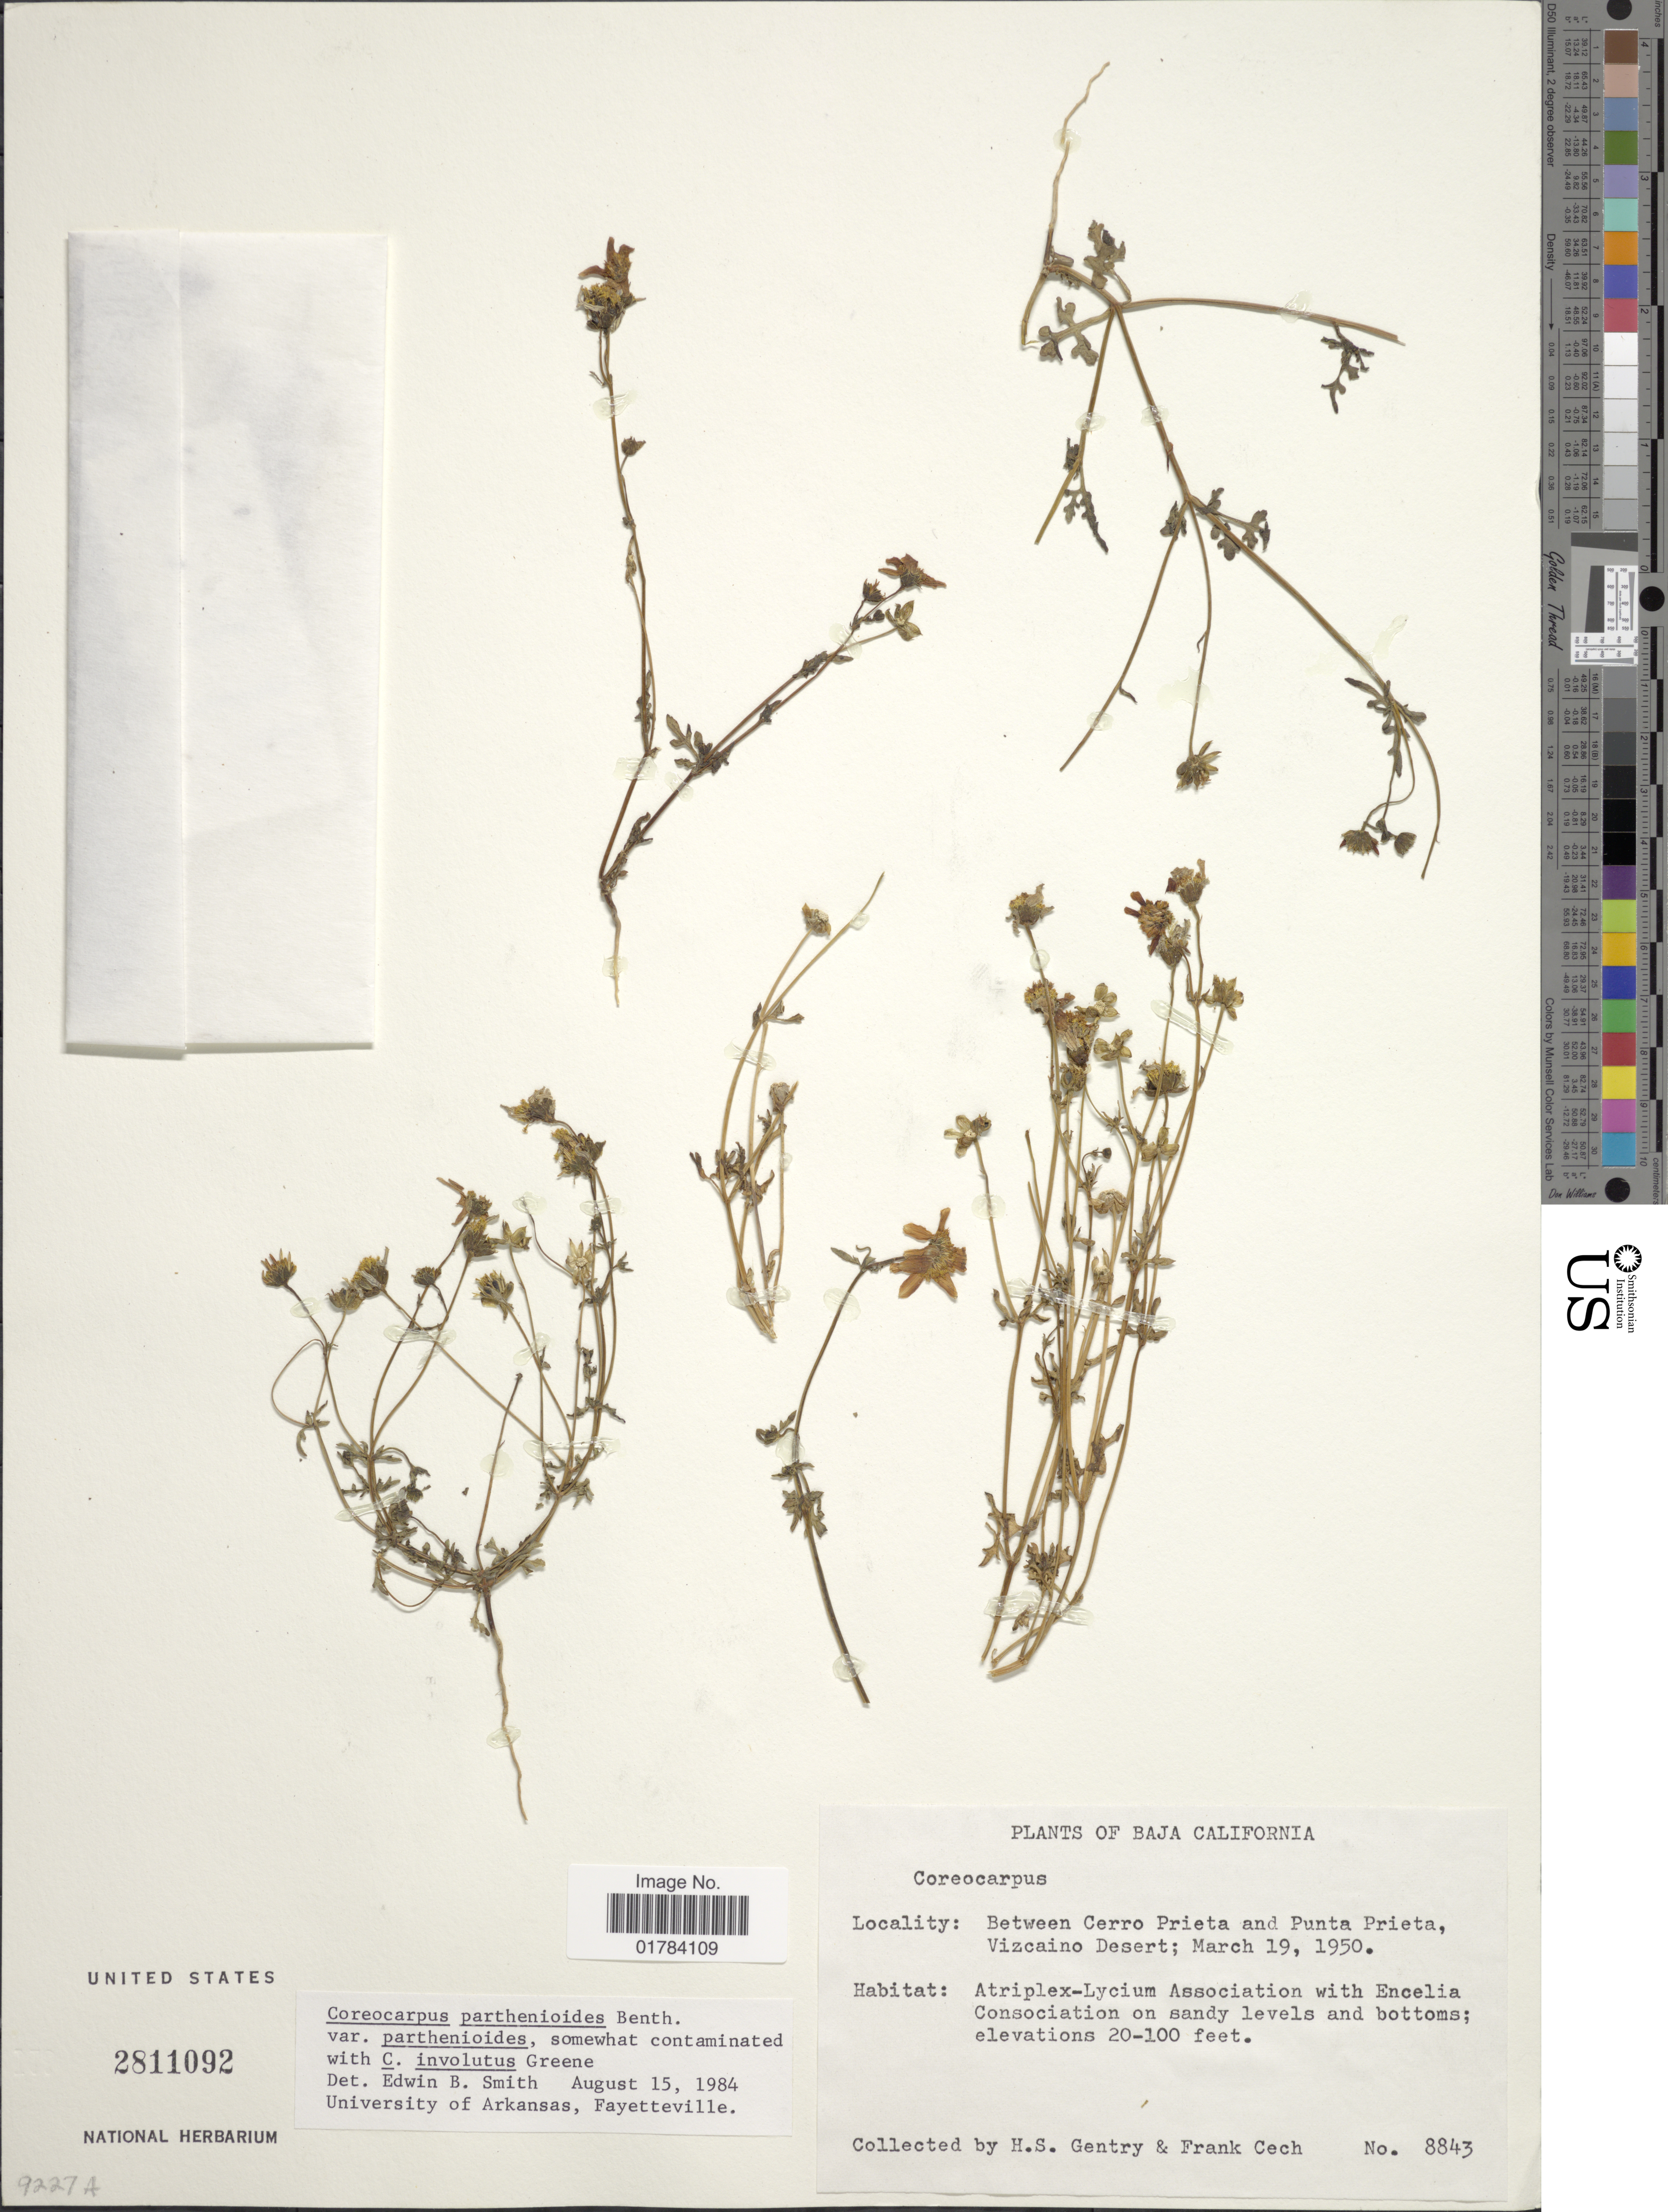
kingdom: Plantae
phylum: Tracheophyta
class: Magnoliopsida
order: Asterales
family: Asteraceae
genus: Coreocarpus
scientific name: Coreocarpus parthenioides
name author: Benth.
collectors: H. S. Gentry & F. Cech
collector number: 8843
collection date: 1950-03-19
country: Mexico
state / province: Baja California Sur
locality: Between Cerro Prieta and Punta Prieta, Vizcaino Desert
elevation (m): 6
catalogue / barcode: US 2811092